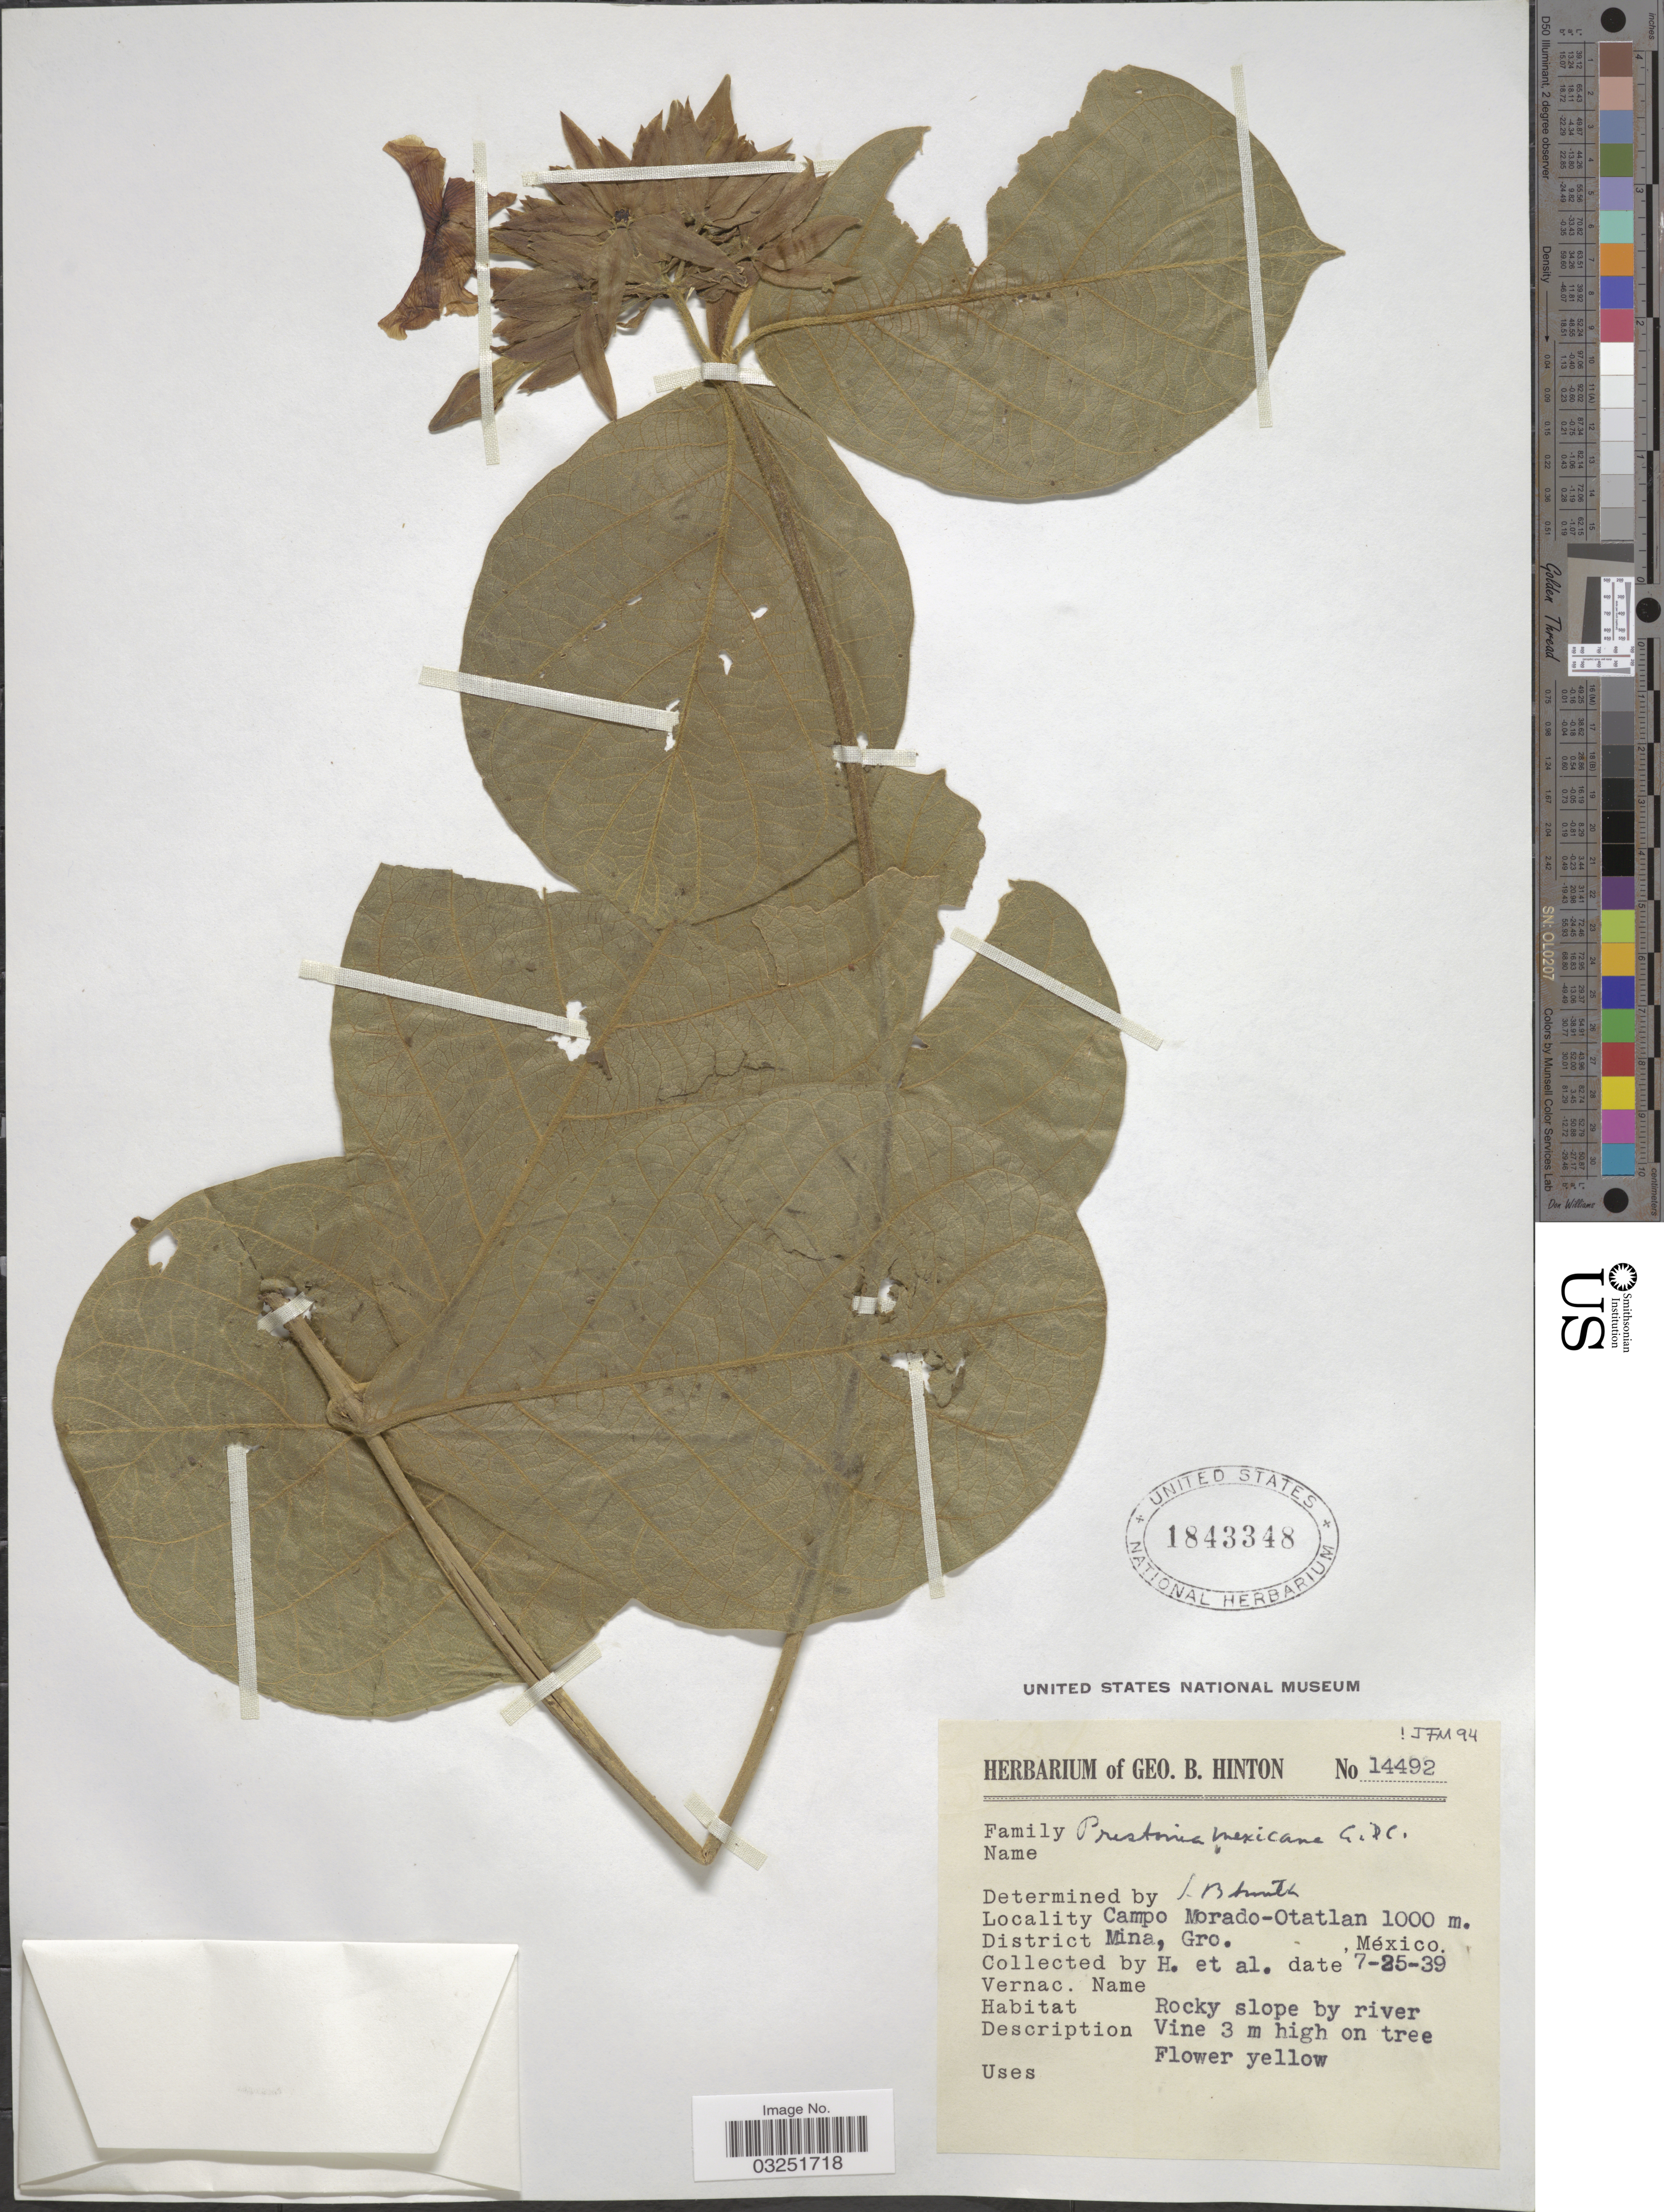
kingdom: Plantae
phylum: Tracheophyta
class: Magnoliopsida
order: Gentianales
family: Apocynaceae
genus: Prestonia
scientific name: Prestonia mexicana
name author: DC.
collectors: G. B. Hinton & et al.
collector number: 14492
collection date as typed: Transcribed d/m/y: 25/7/39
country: Mexico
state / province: Guerrero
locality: Campo Morado-Otatlan, District Mina, Gro., México.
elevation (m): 1000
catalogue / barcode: US 1843348